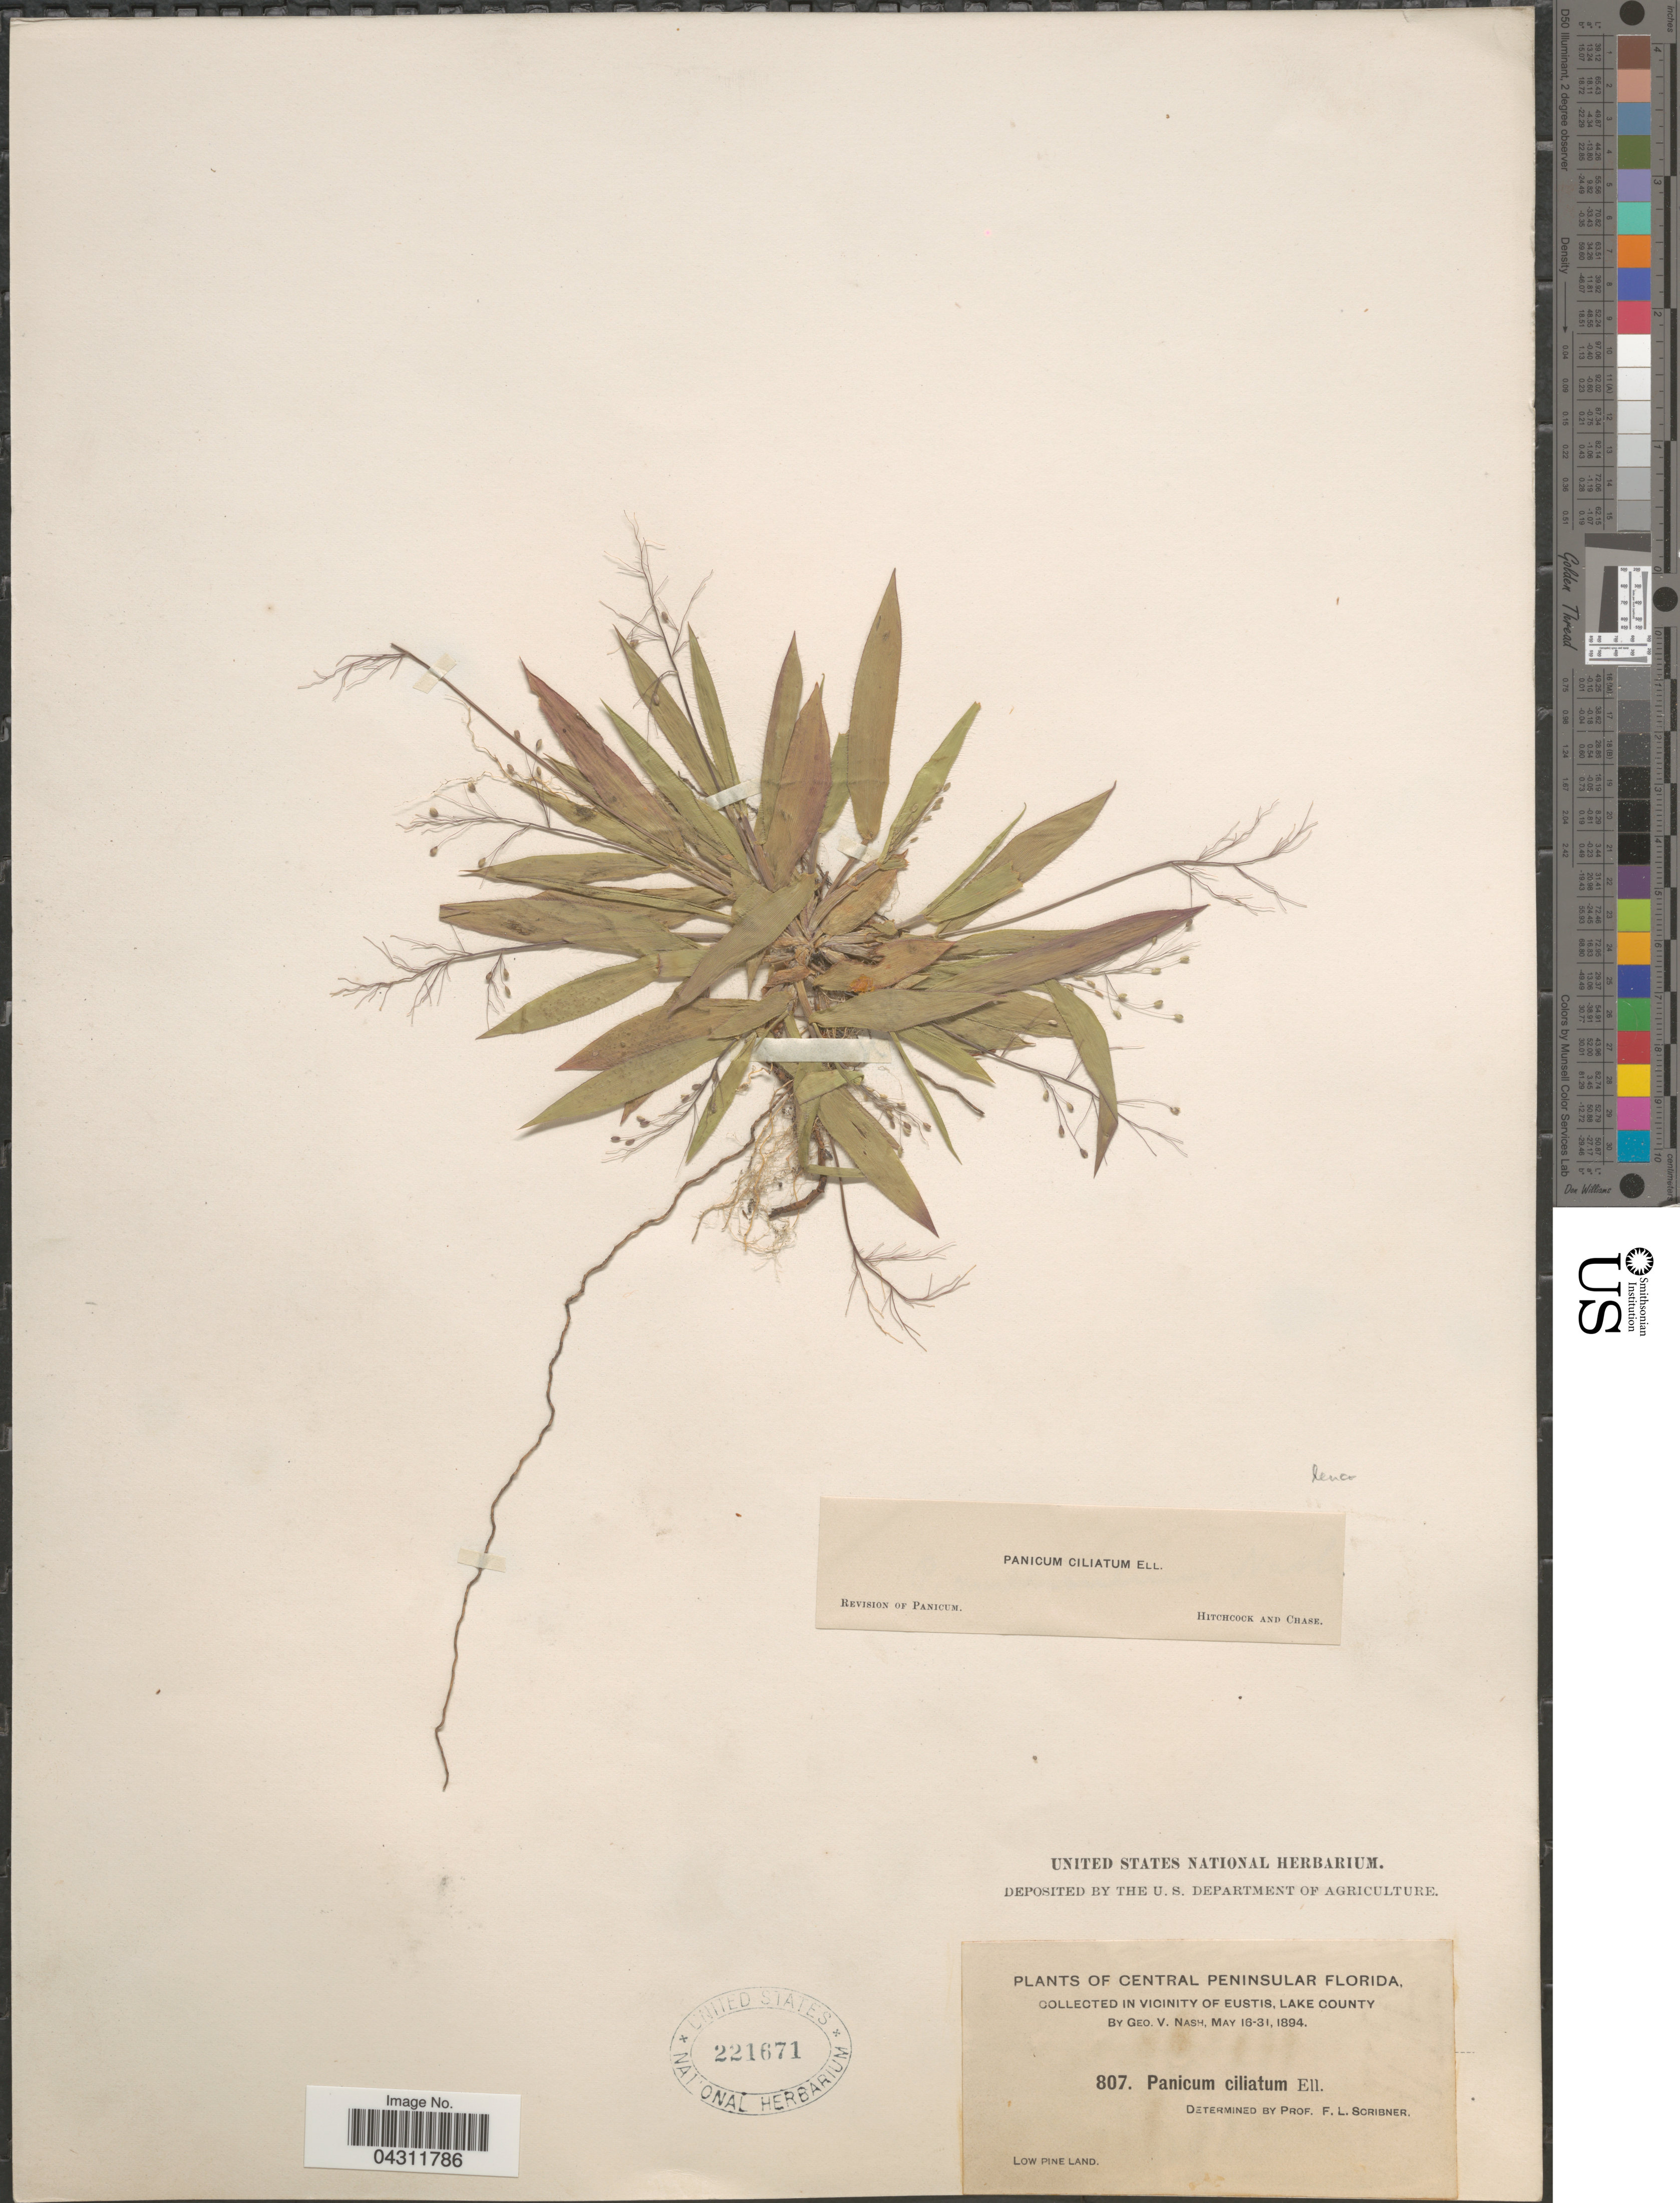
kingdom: Plantae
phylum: Tracheophyta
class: Liliopsida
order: Poales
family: Poaceae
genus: Dichanthelium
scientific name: Dichanthelium strigosum var. leucoblepharis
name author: (Trin.) Freckmann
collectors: G. V. Nash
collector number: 807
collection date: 1894-05-16/1894-05-31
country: United States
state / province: Florida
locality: Central Peninsular Florida, in vicinity of Eustis, Lake County. Low Pine Land.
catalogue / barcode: US 221671